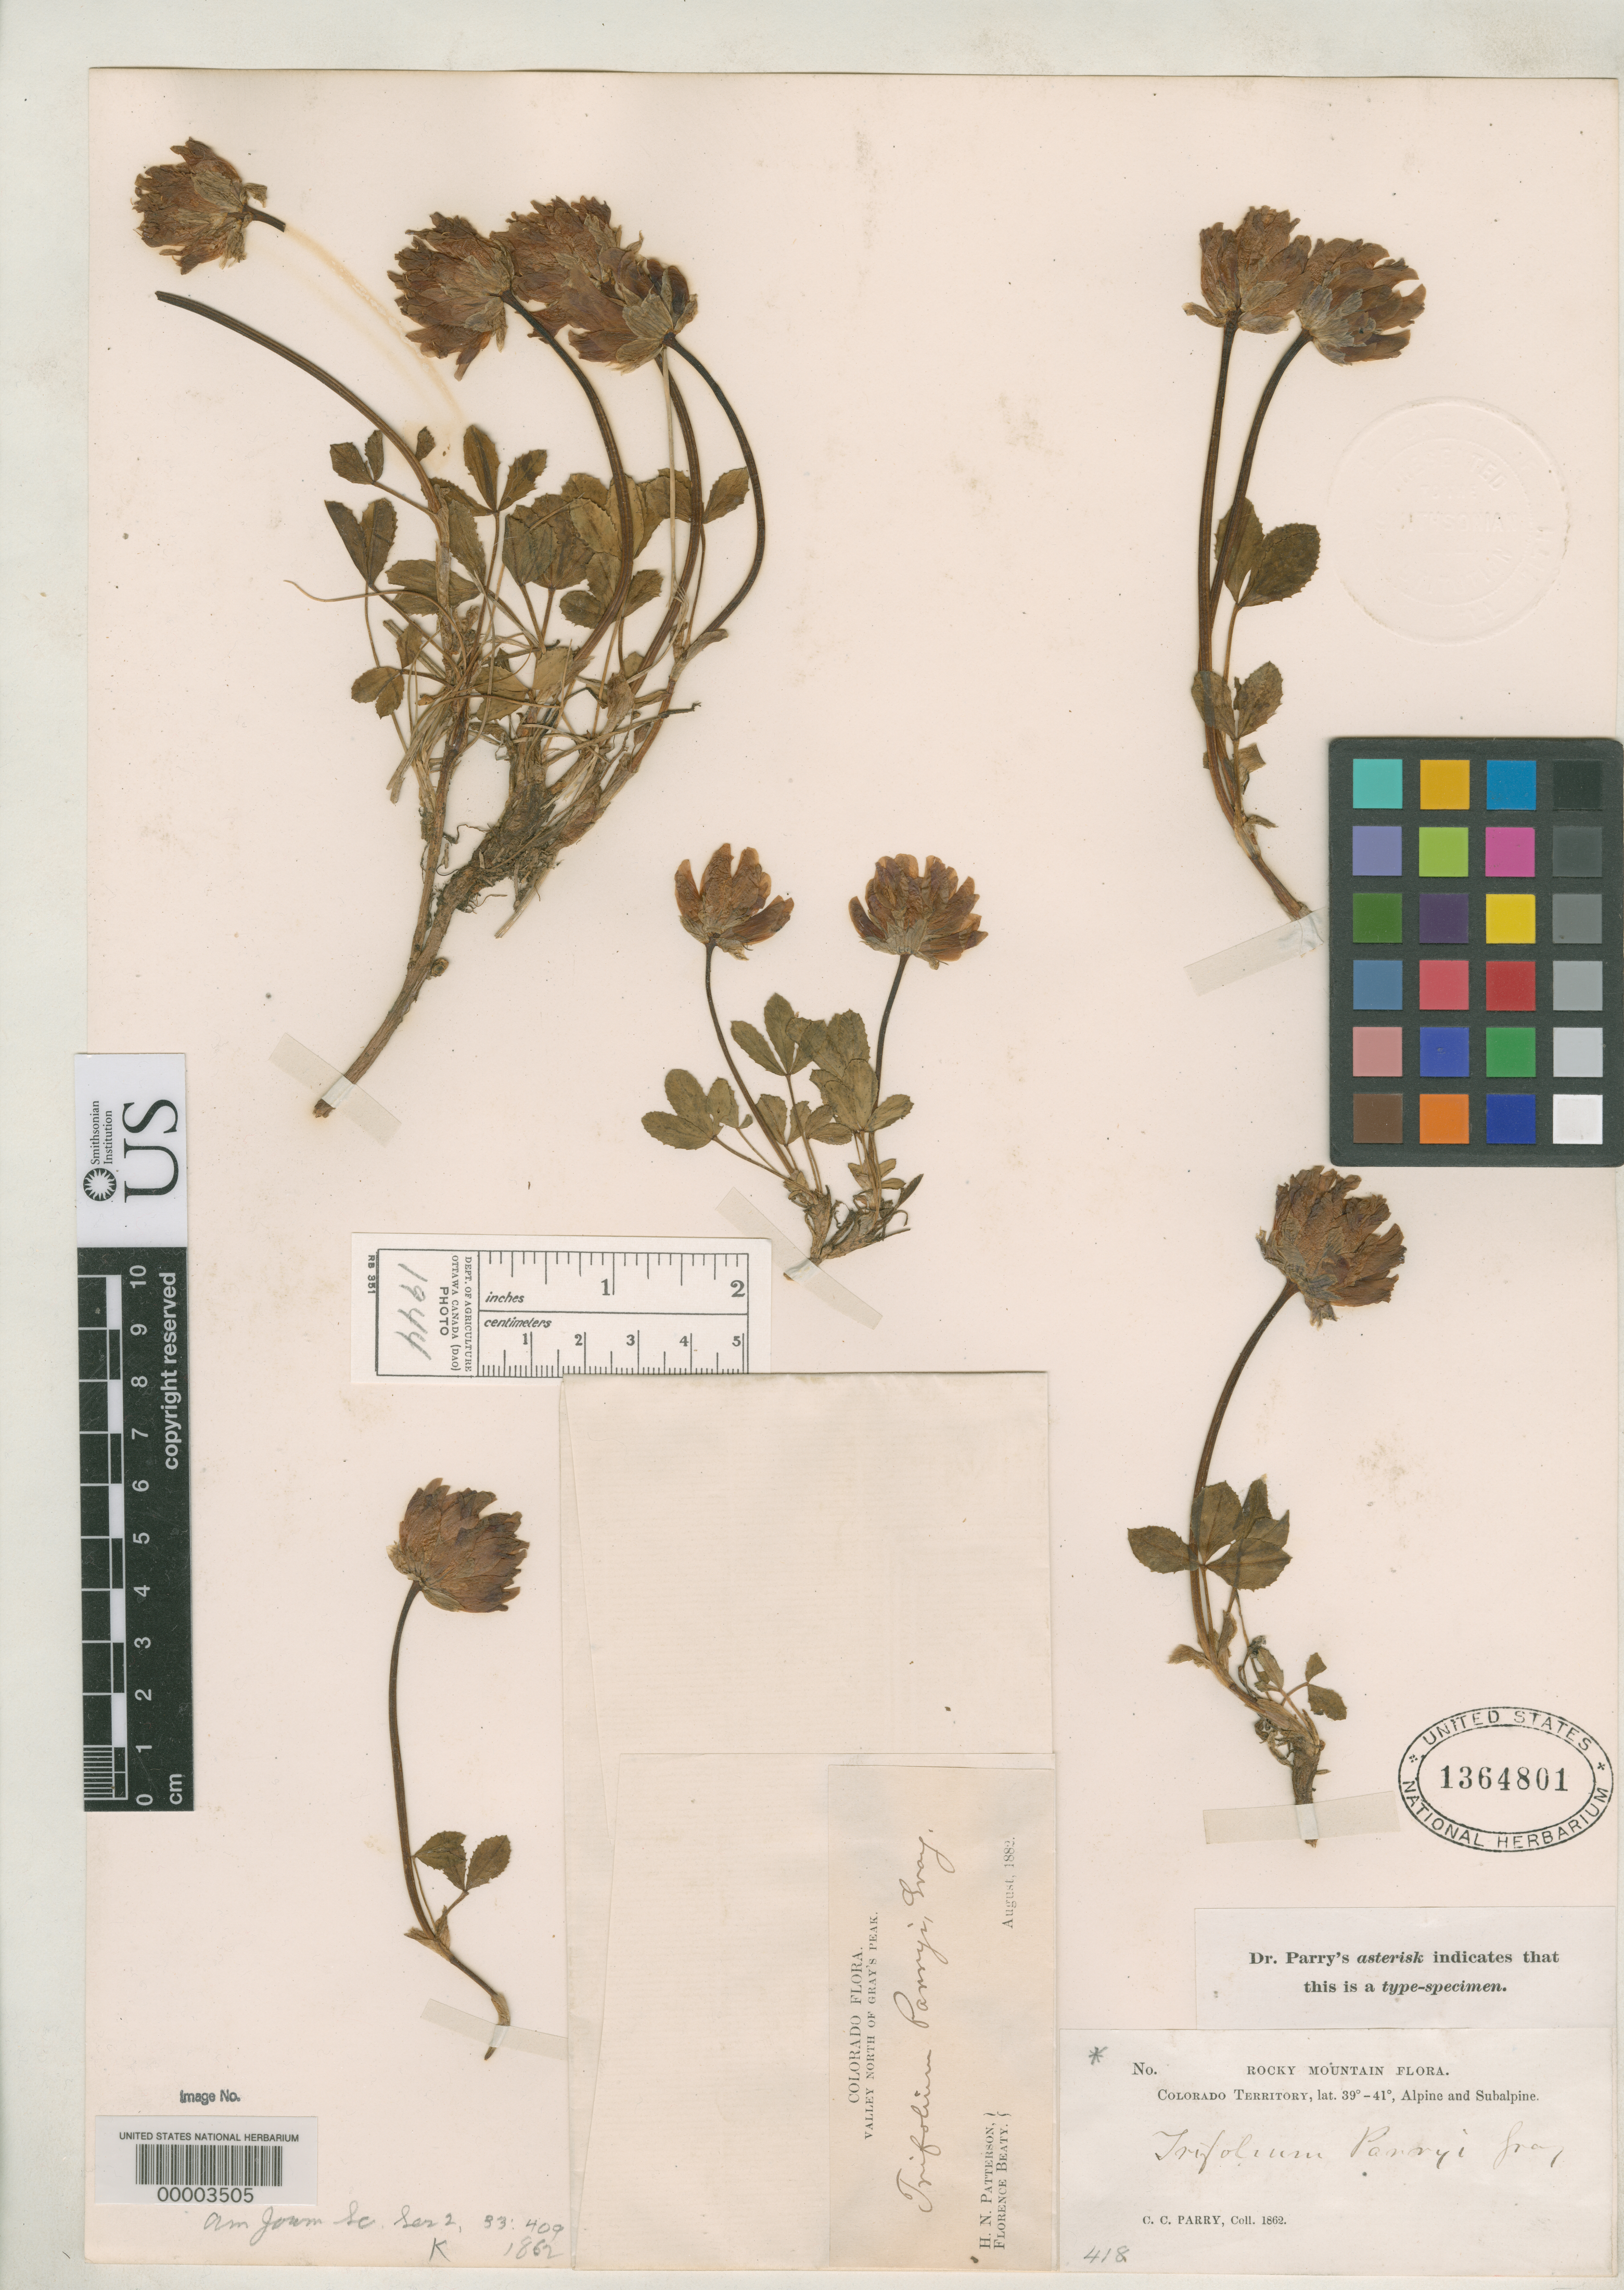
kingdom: Plantae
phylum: Tracheophyta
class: Magnoliopsida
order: Fabales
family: Fabaceae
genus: Trifolium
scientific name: Trifolium parryi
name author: A. Gray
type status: Possible Isotype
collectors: C. C. Parry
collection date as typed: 1862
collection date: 1862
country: United States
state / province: Colorado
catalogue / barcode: US 1364801